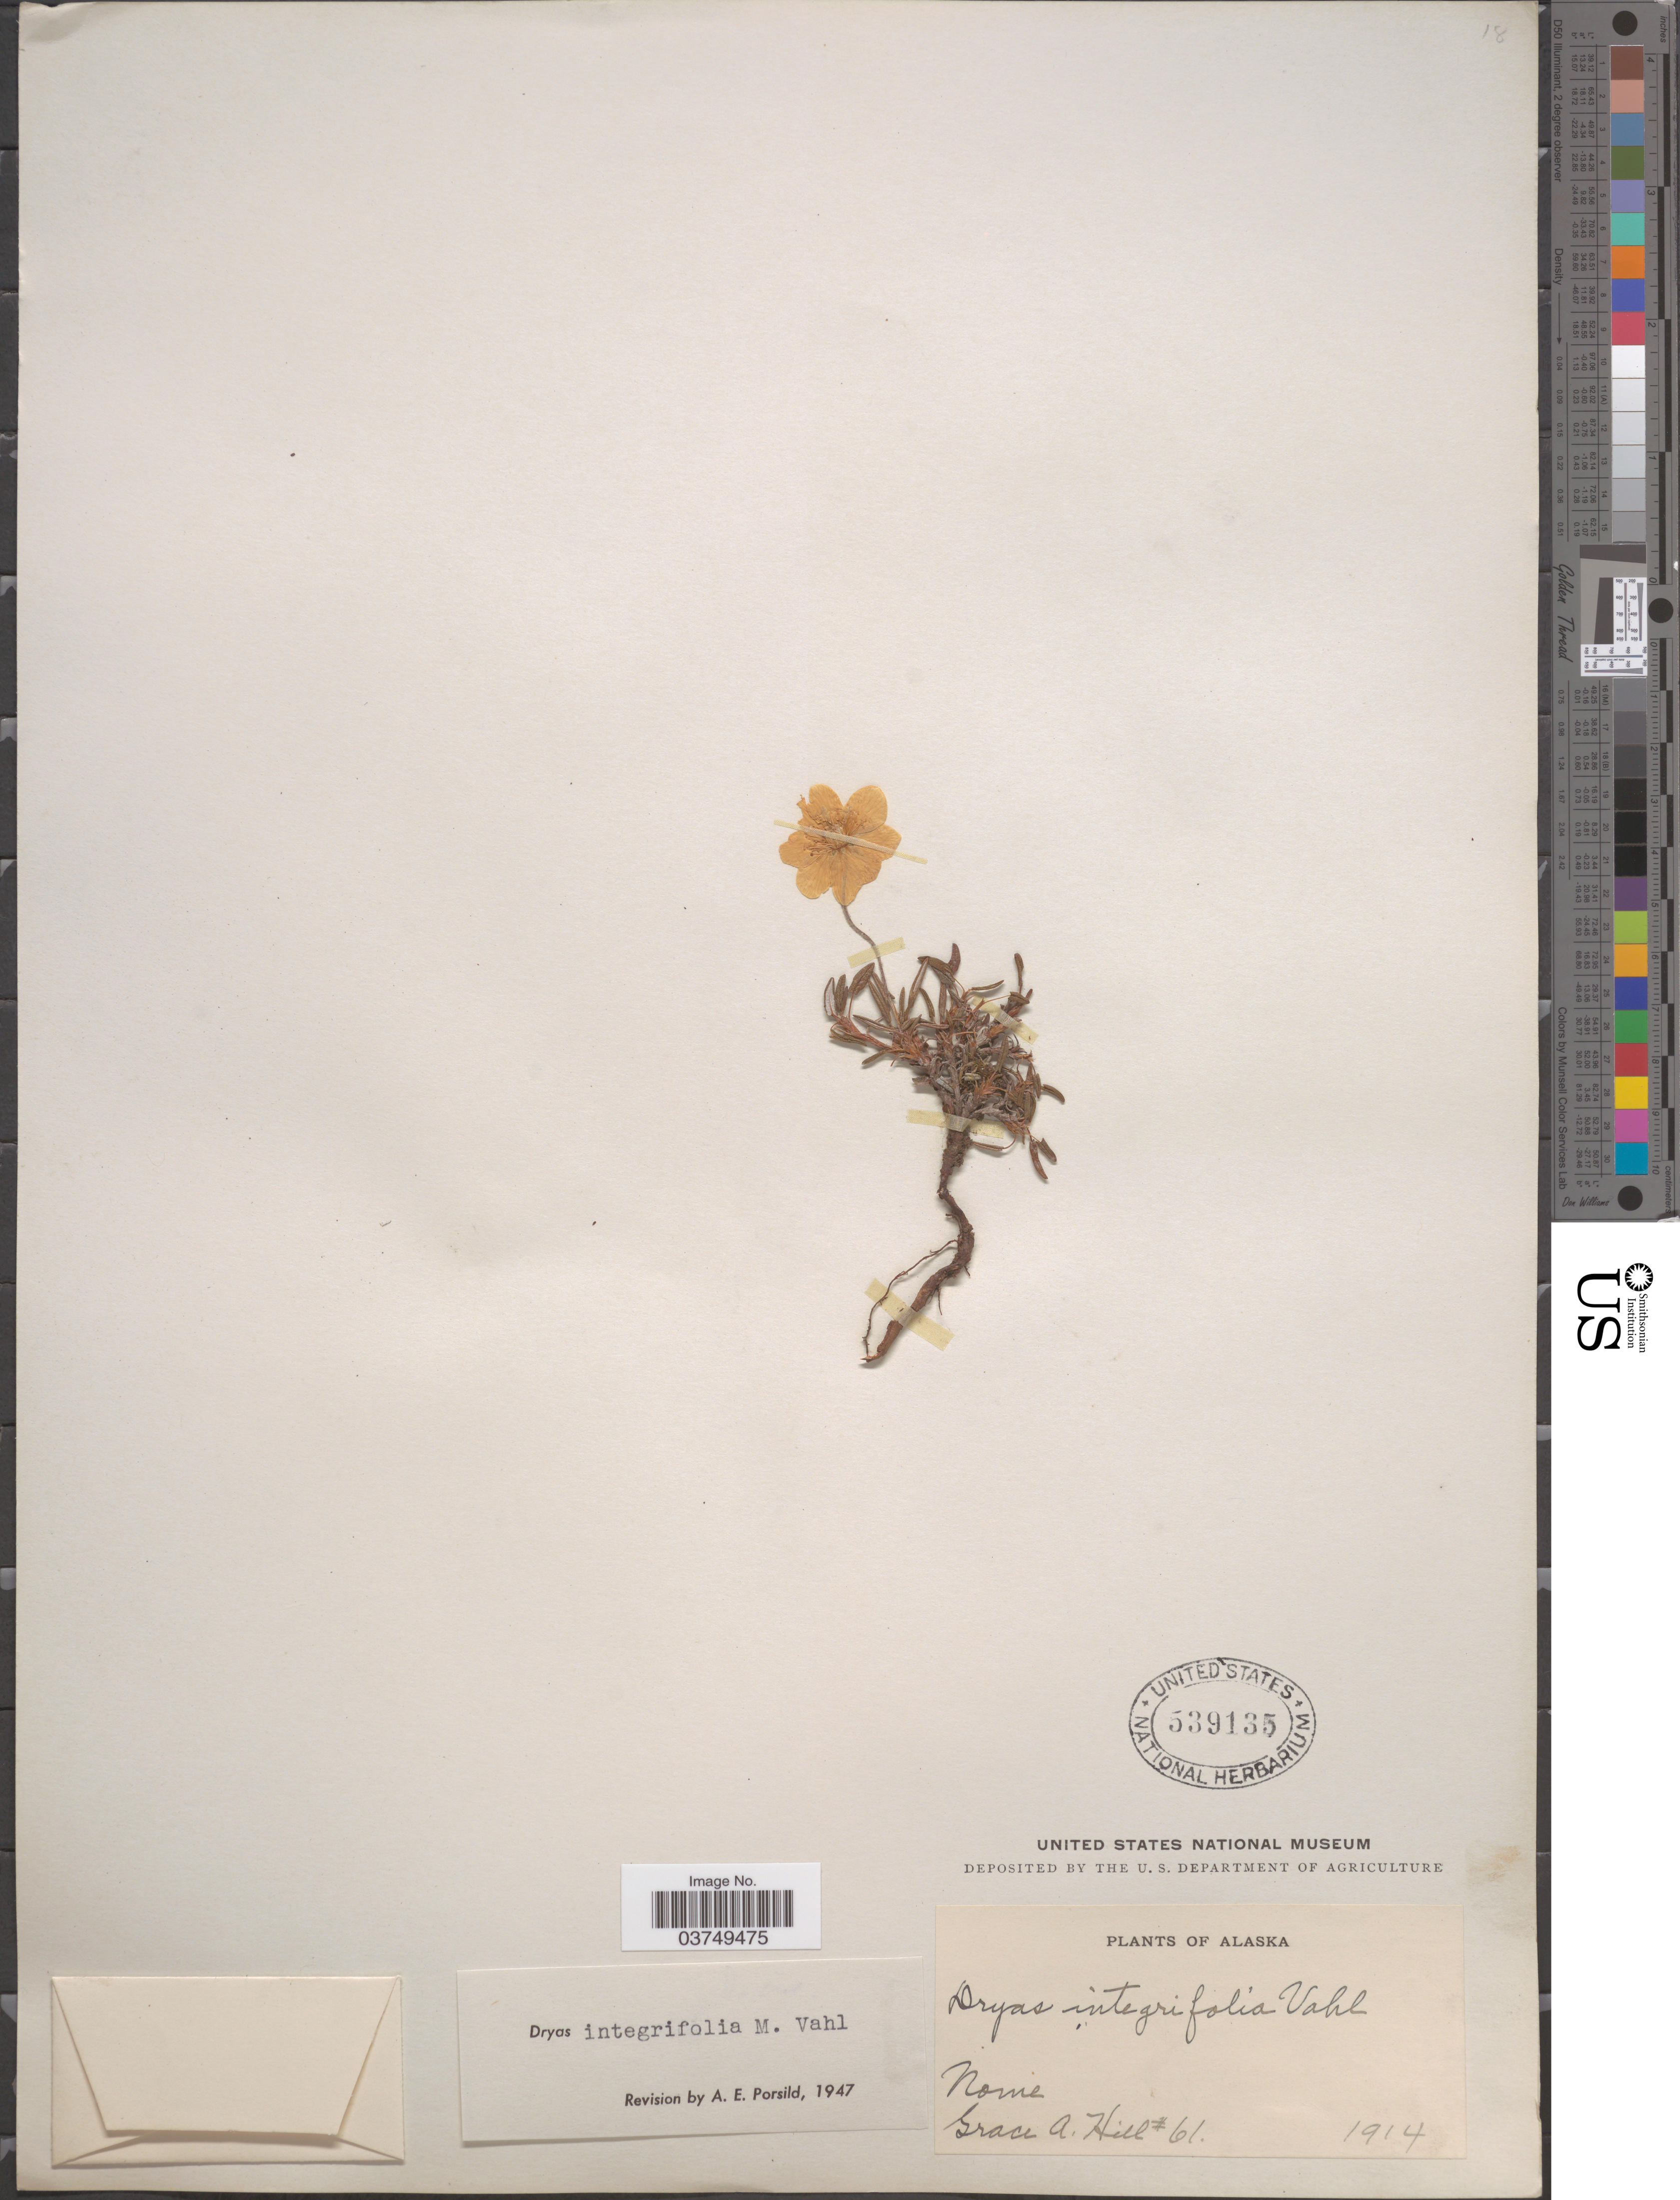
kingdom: Plantae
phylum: Tracheophyta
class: Magnoliopsida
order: Rosales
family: Rosaceae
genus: Dryas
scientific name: Dryas integrifolia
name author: Vahl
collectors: G. A. Hill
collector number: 61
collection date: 1914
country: United States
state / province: Alaska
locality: Nome.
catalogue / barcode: US 539135